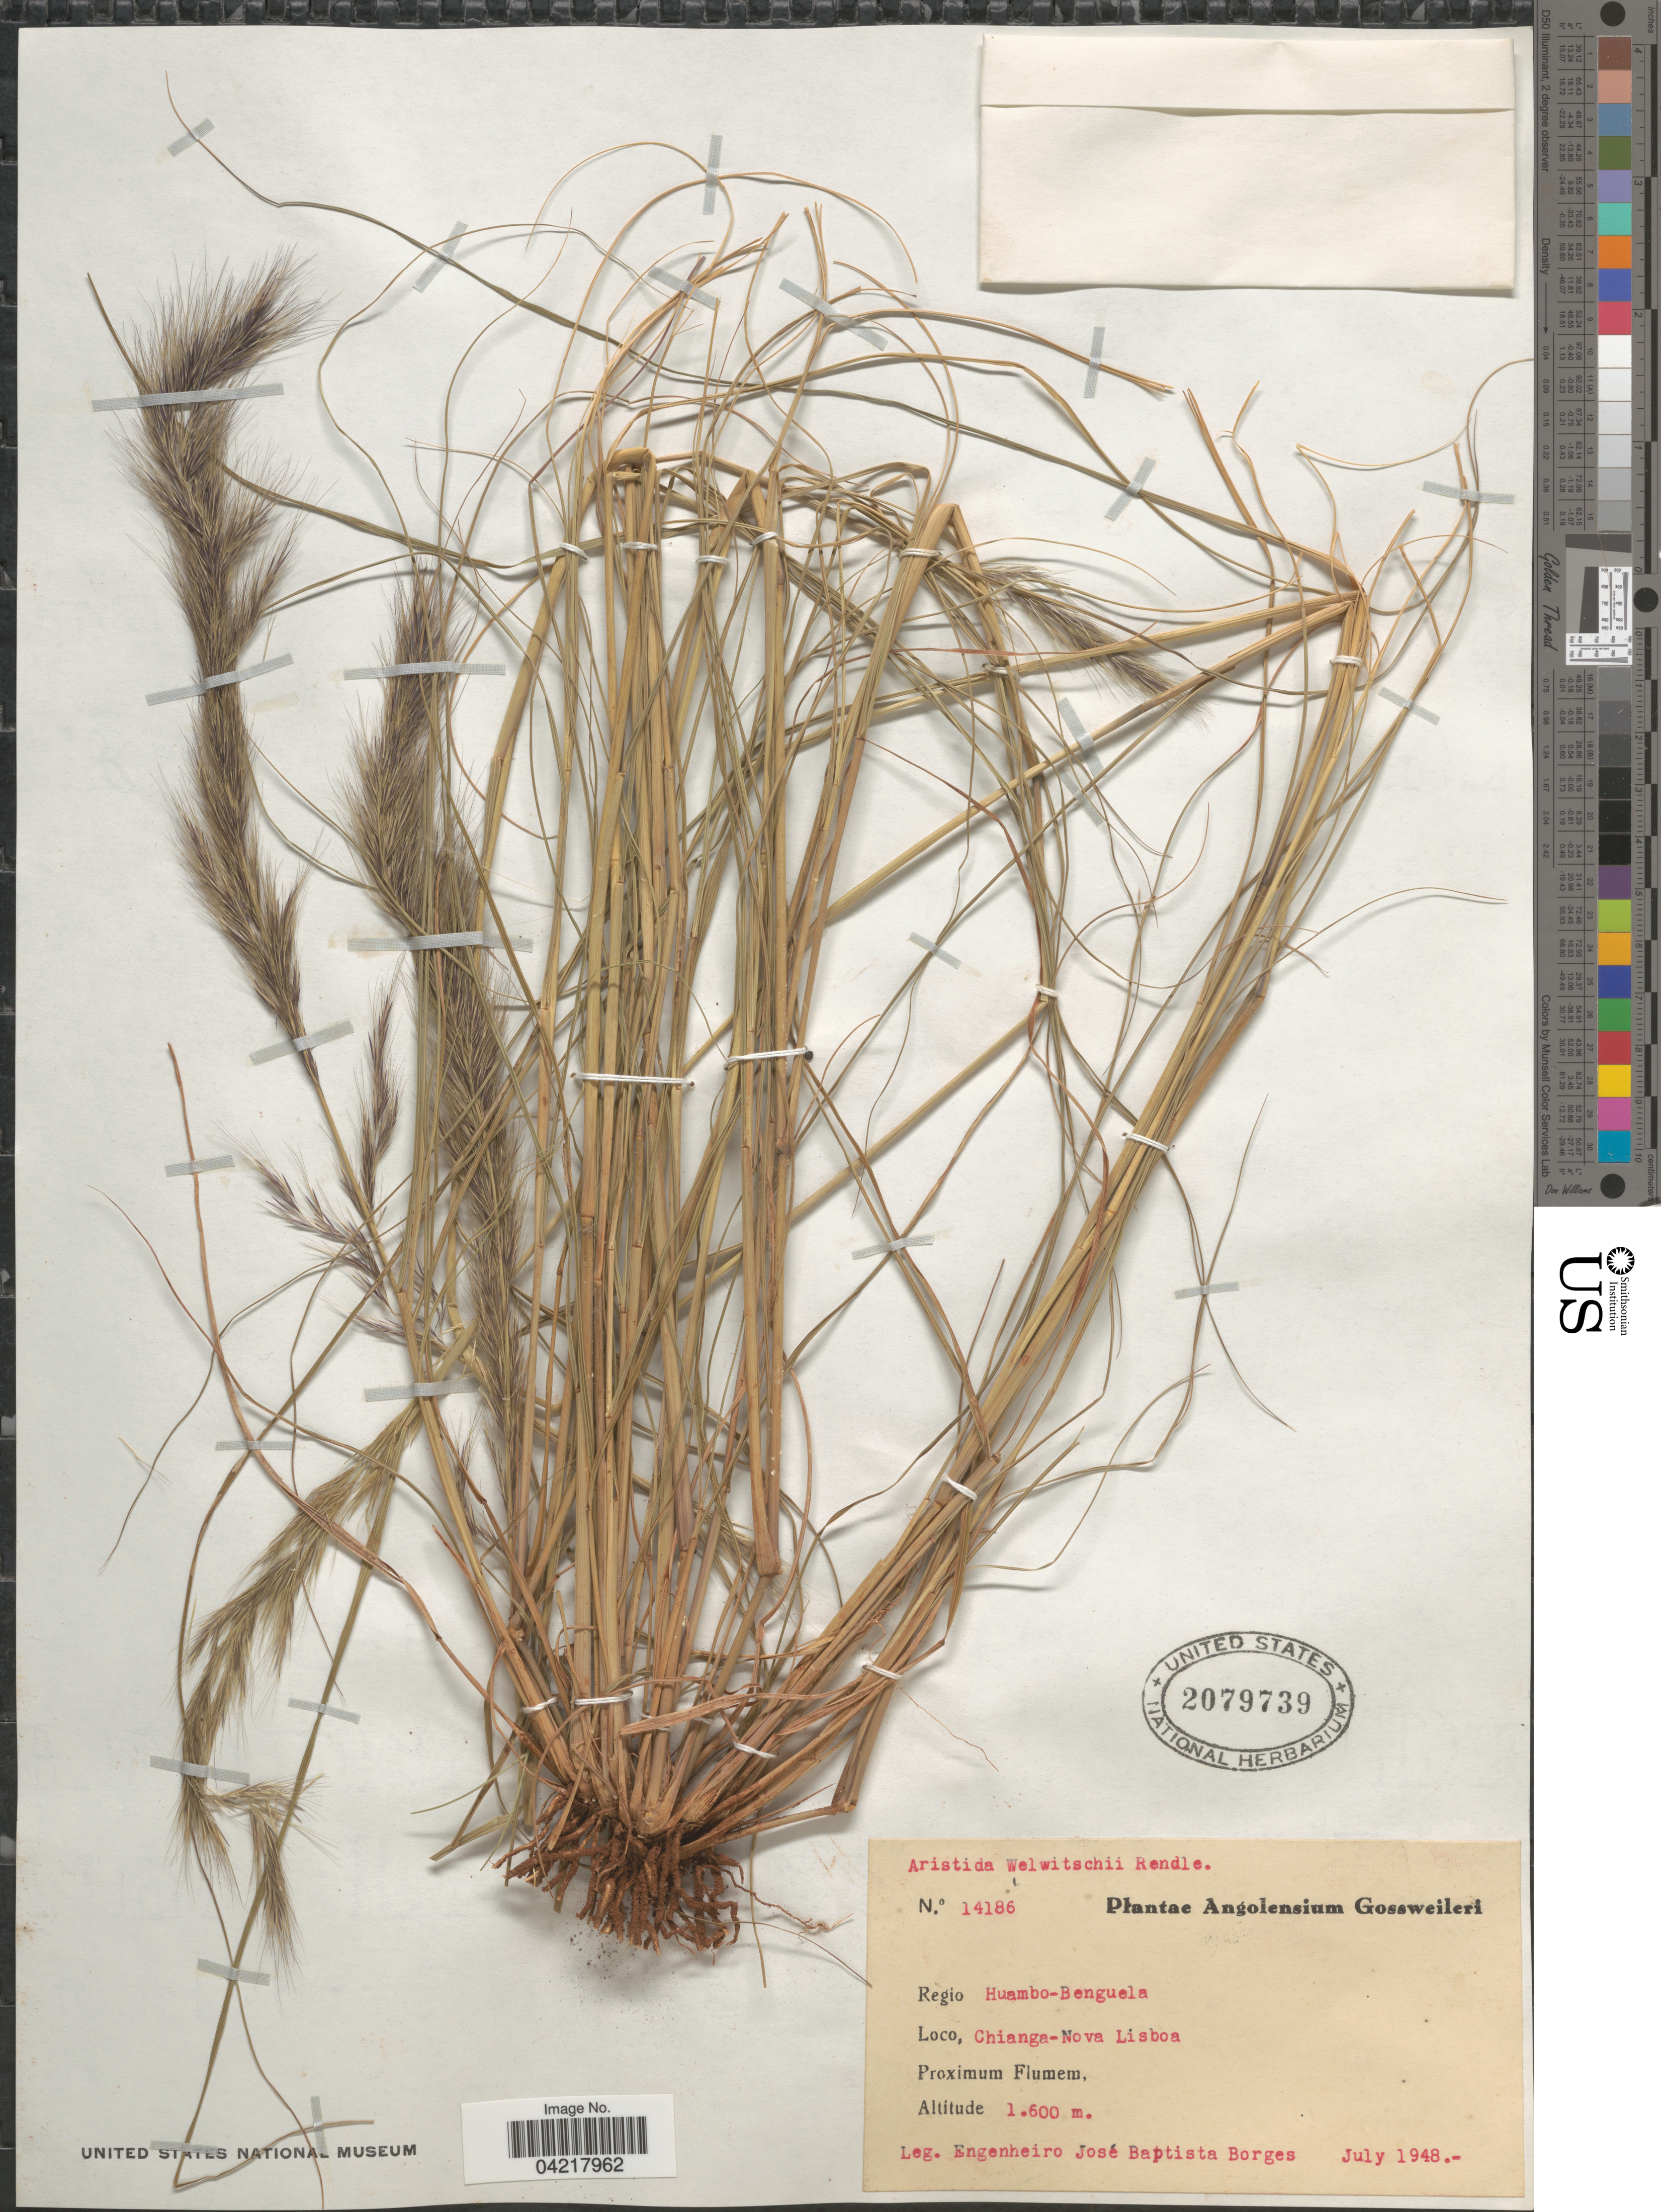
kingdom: Plantae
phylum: Tracheophyta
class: Liliopsida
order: Poales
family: Poaceae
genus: Aristida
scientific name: Aristida sp.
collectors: E. Borges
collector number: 14186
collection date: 1948-07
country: Angola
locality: Regio Huambo-Benguela. Chianga-Nova Lisboa.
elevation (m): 1600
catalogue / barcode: US 2079739